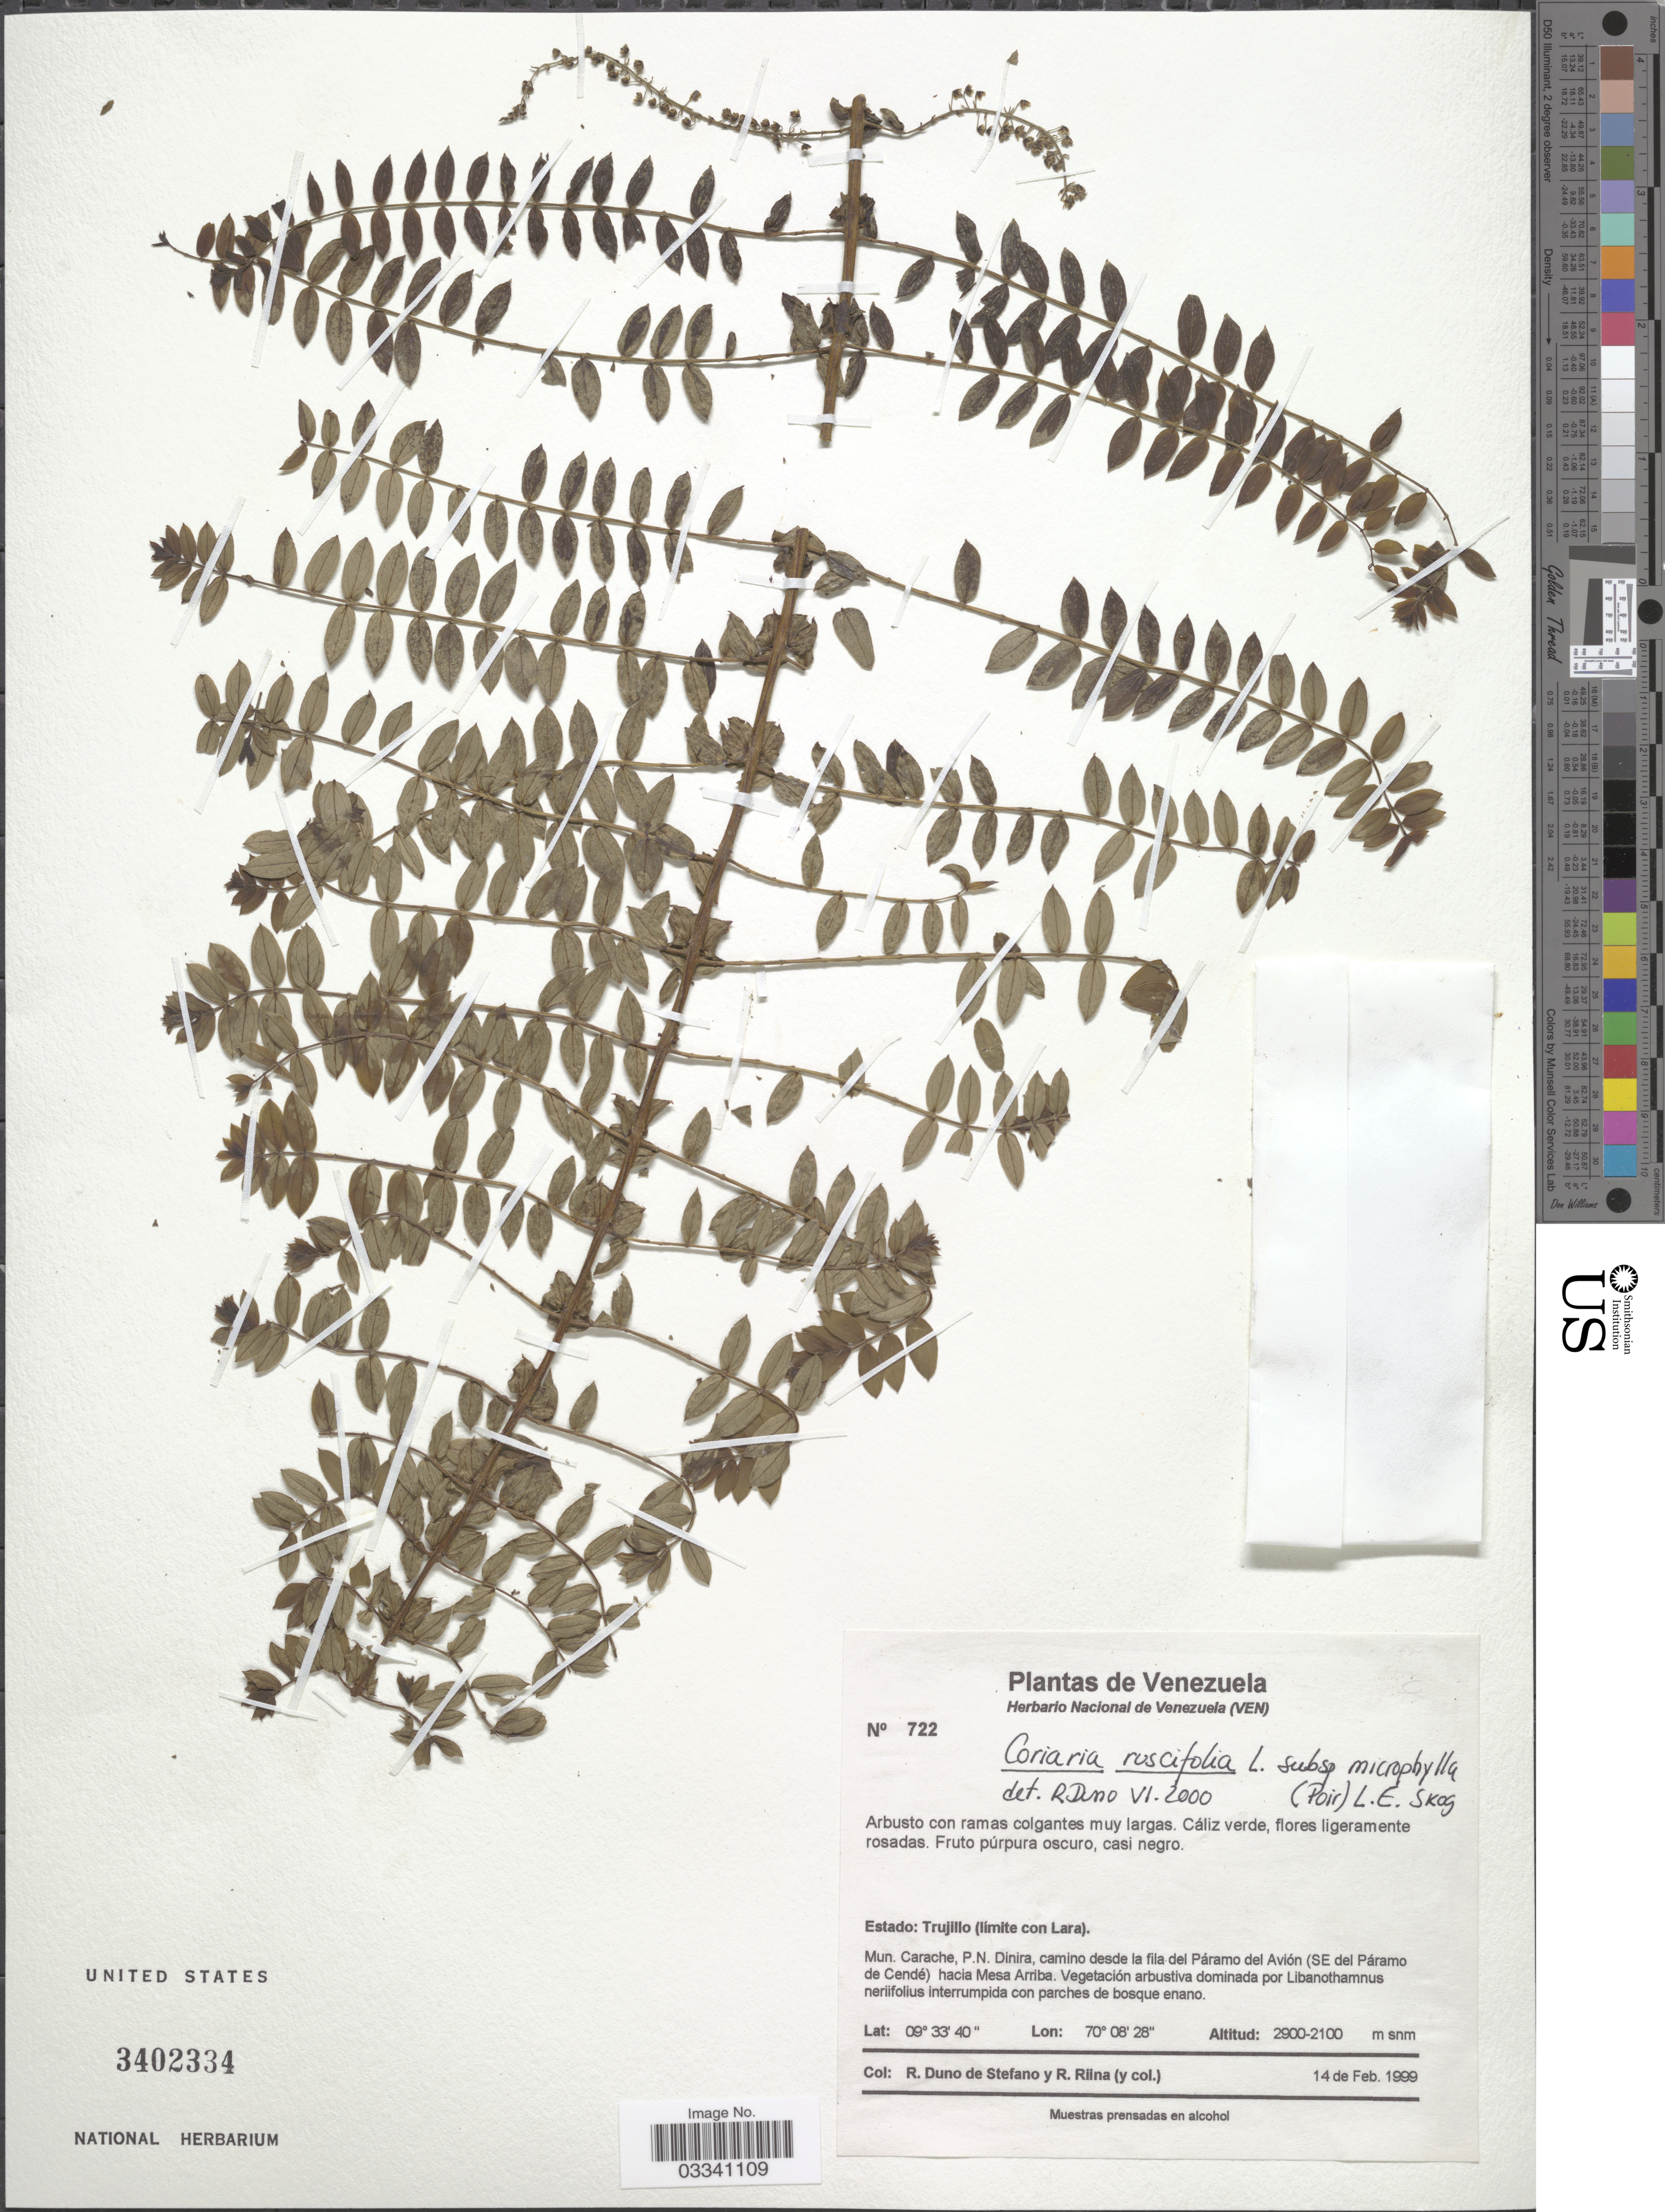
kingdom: Plantae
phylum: Tracheophyta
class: Magnoliopsida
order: Cucurbitales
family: Coriariaceae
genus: Coriaria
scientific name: Coriaria ruscifolia subsp. microphylla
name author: (Poir.) L.E. Skog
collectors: R. Duno de Stefano & R. Riina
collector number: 722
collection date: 1999-02-14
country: Venezuela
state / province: Trujillo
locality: (límite con Lara). Mun. Carache, P.N. Dinira, camino desde la fila del Páramo del Avión (SE del Páramo de Cendé) hacia Mesa Arriba.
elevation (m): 2100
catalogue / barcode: US 3402334